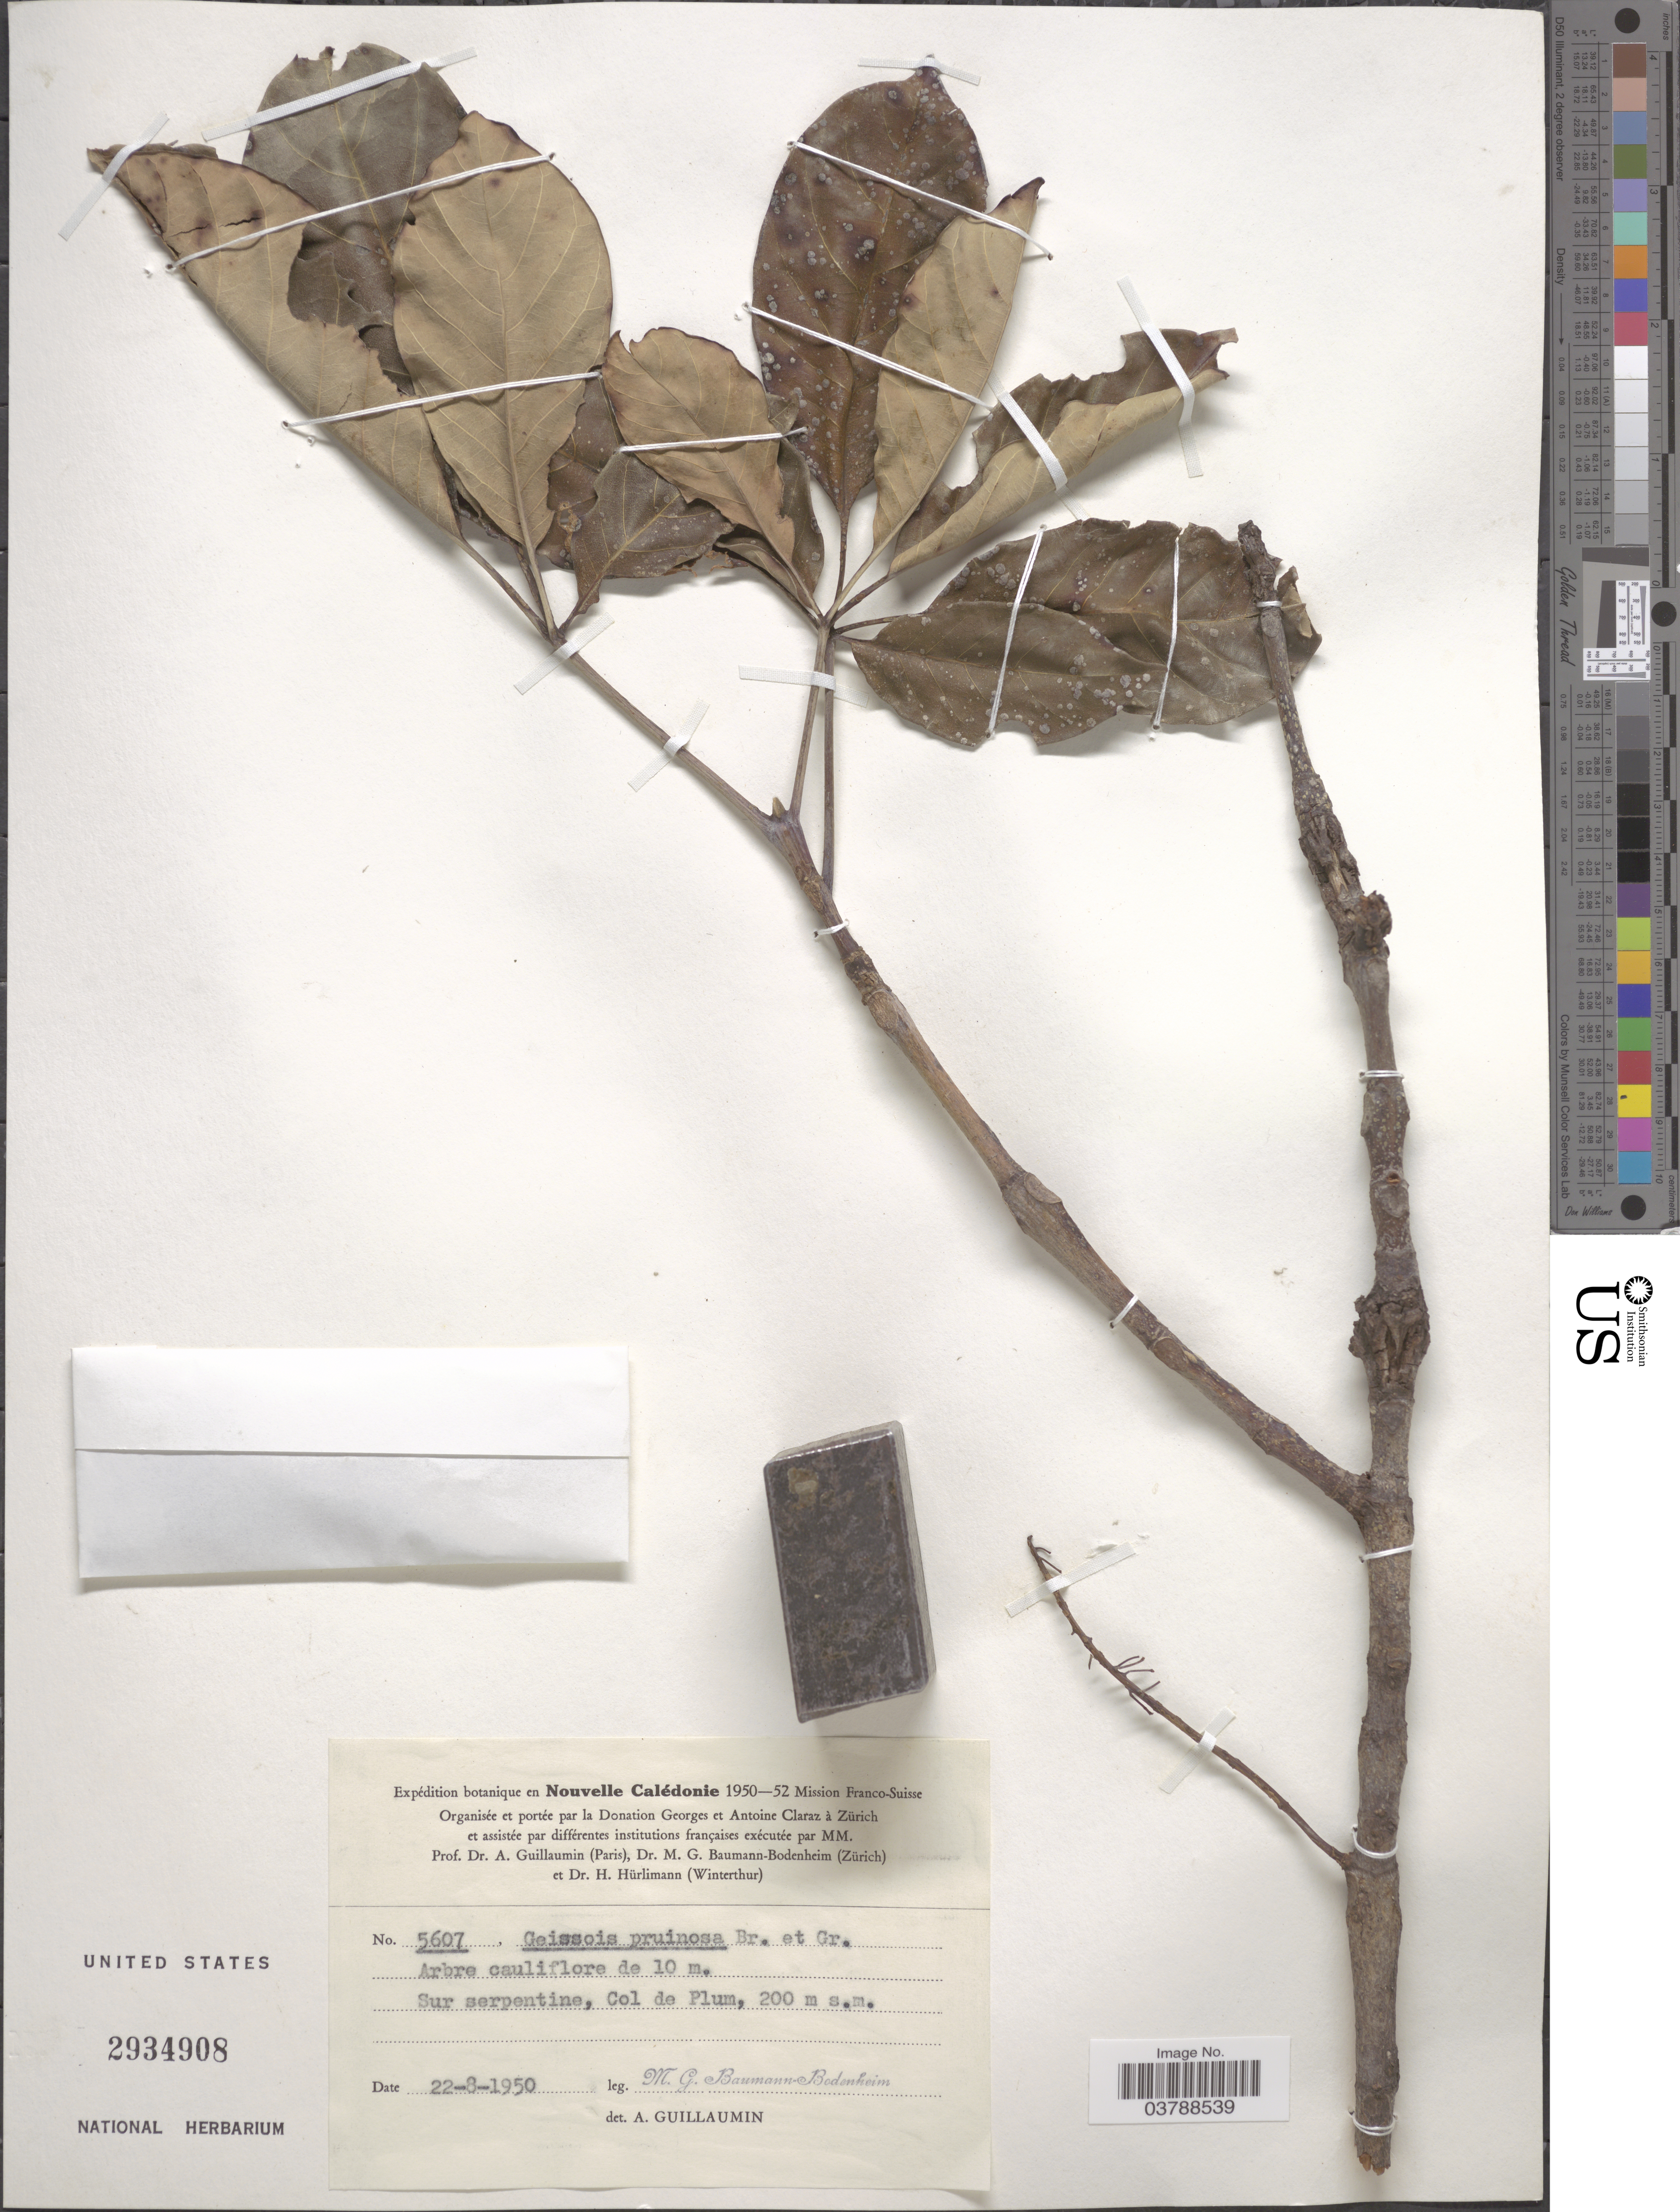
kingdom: Plantae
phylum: Tracheophyta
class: Magnoliopsida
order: Oxalidales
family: Cunoniaceae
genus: Geissois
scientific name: Geissois pruinosa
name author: Brongn. & Gris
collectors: M. G. Baumann-Bodenheim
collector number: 5607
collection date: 1950-08-22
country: New Caledonia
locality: Nouvelle Calédonie. Sur serpentine, Col de Plum.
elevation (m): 200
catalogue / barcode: US 2934908